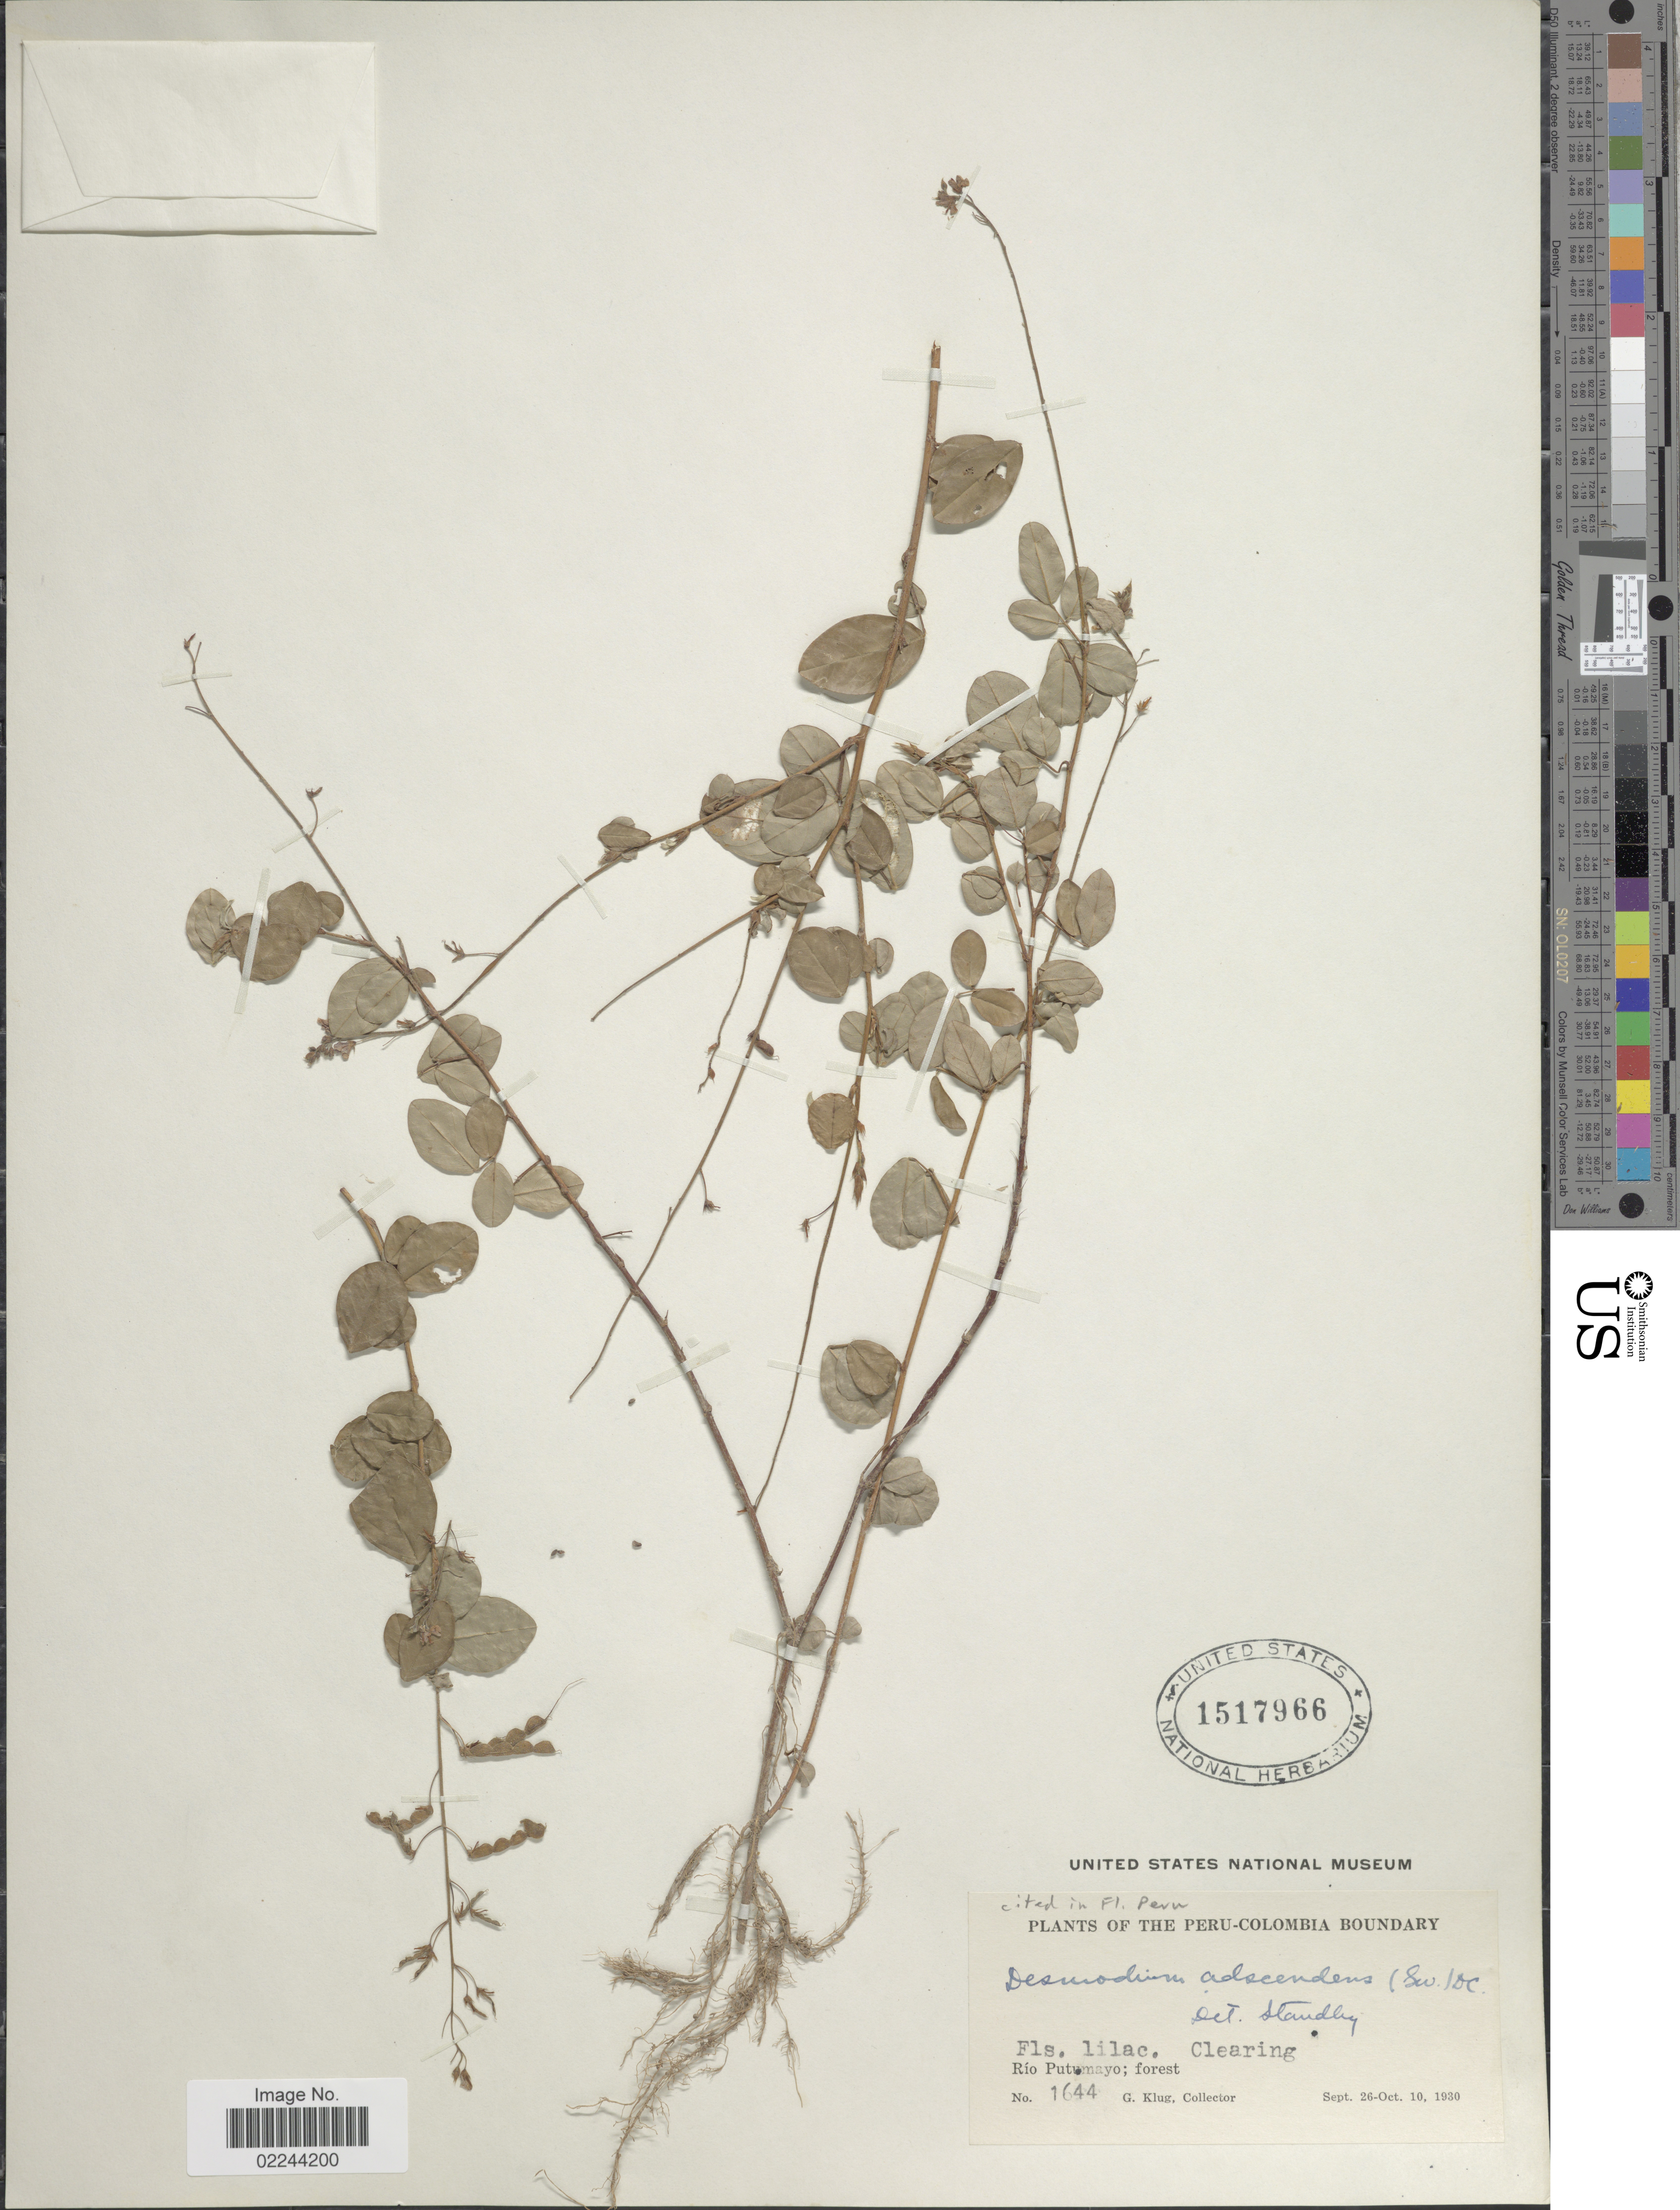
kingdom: Plantae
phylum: Tracheophyta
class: Magnoliopsida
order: Fabales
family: Fabaceae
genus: Grona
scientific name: Grona adscendens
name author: (Sw.) H. Ohashi & K. Ohashi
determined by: Strong, Mark T., (BOT), Smithsonian Institution - National Museum of Natural History (UNITED STATES)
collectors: G. Klug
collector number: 1644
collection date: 1930-09-26/1930-10-10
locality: The Peru-Colombia Boundary, Río Putumayo; forest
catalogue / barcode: US 1517966